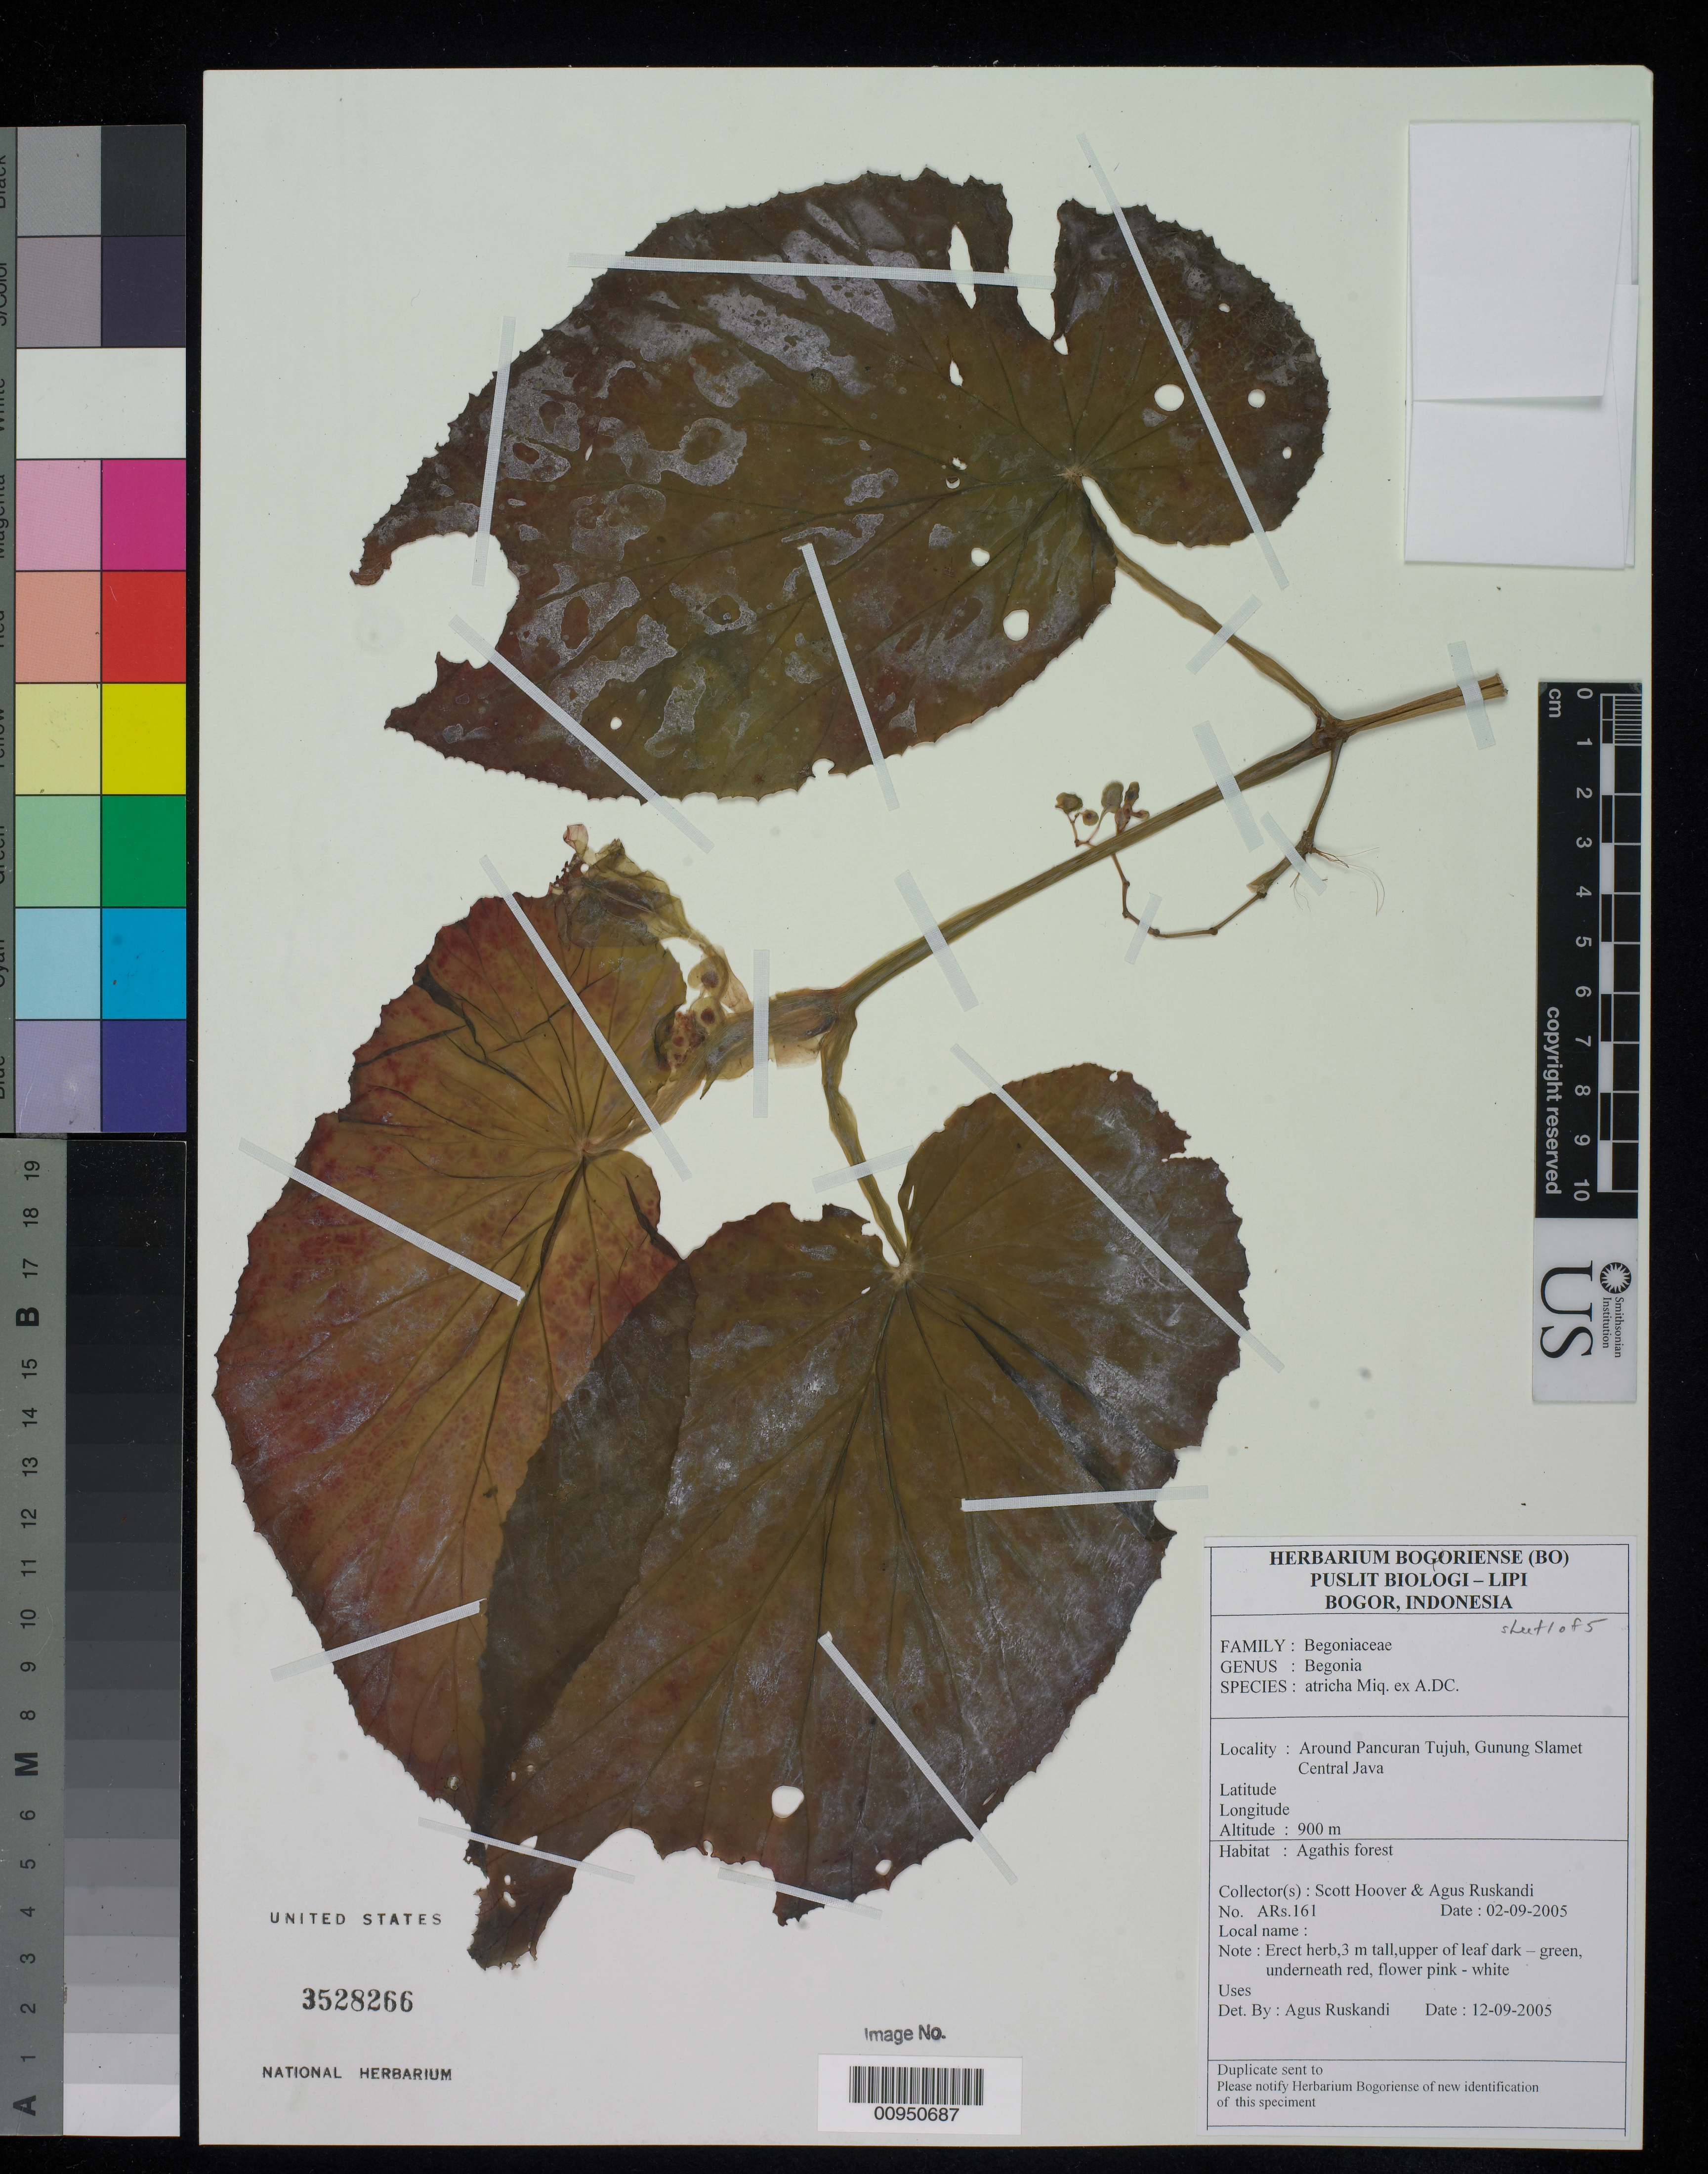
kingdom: Plantae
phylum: Tracheophyta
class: Magnoliopsida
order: Cucurbitales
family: Begoniaceae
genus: Begonia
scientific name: Begonia atricha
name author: (Miq.) Miq. ex A. DC.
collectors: W. S. Hoover & A. Ruskandi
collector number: ARS. 161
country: Indonesia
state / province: Java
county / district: Jawa Tengah (?)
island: Java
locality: Around Pancuran Tujuh, Gunung Slamet.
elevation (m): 900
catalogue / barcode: US 3528266